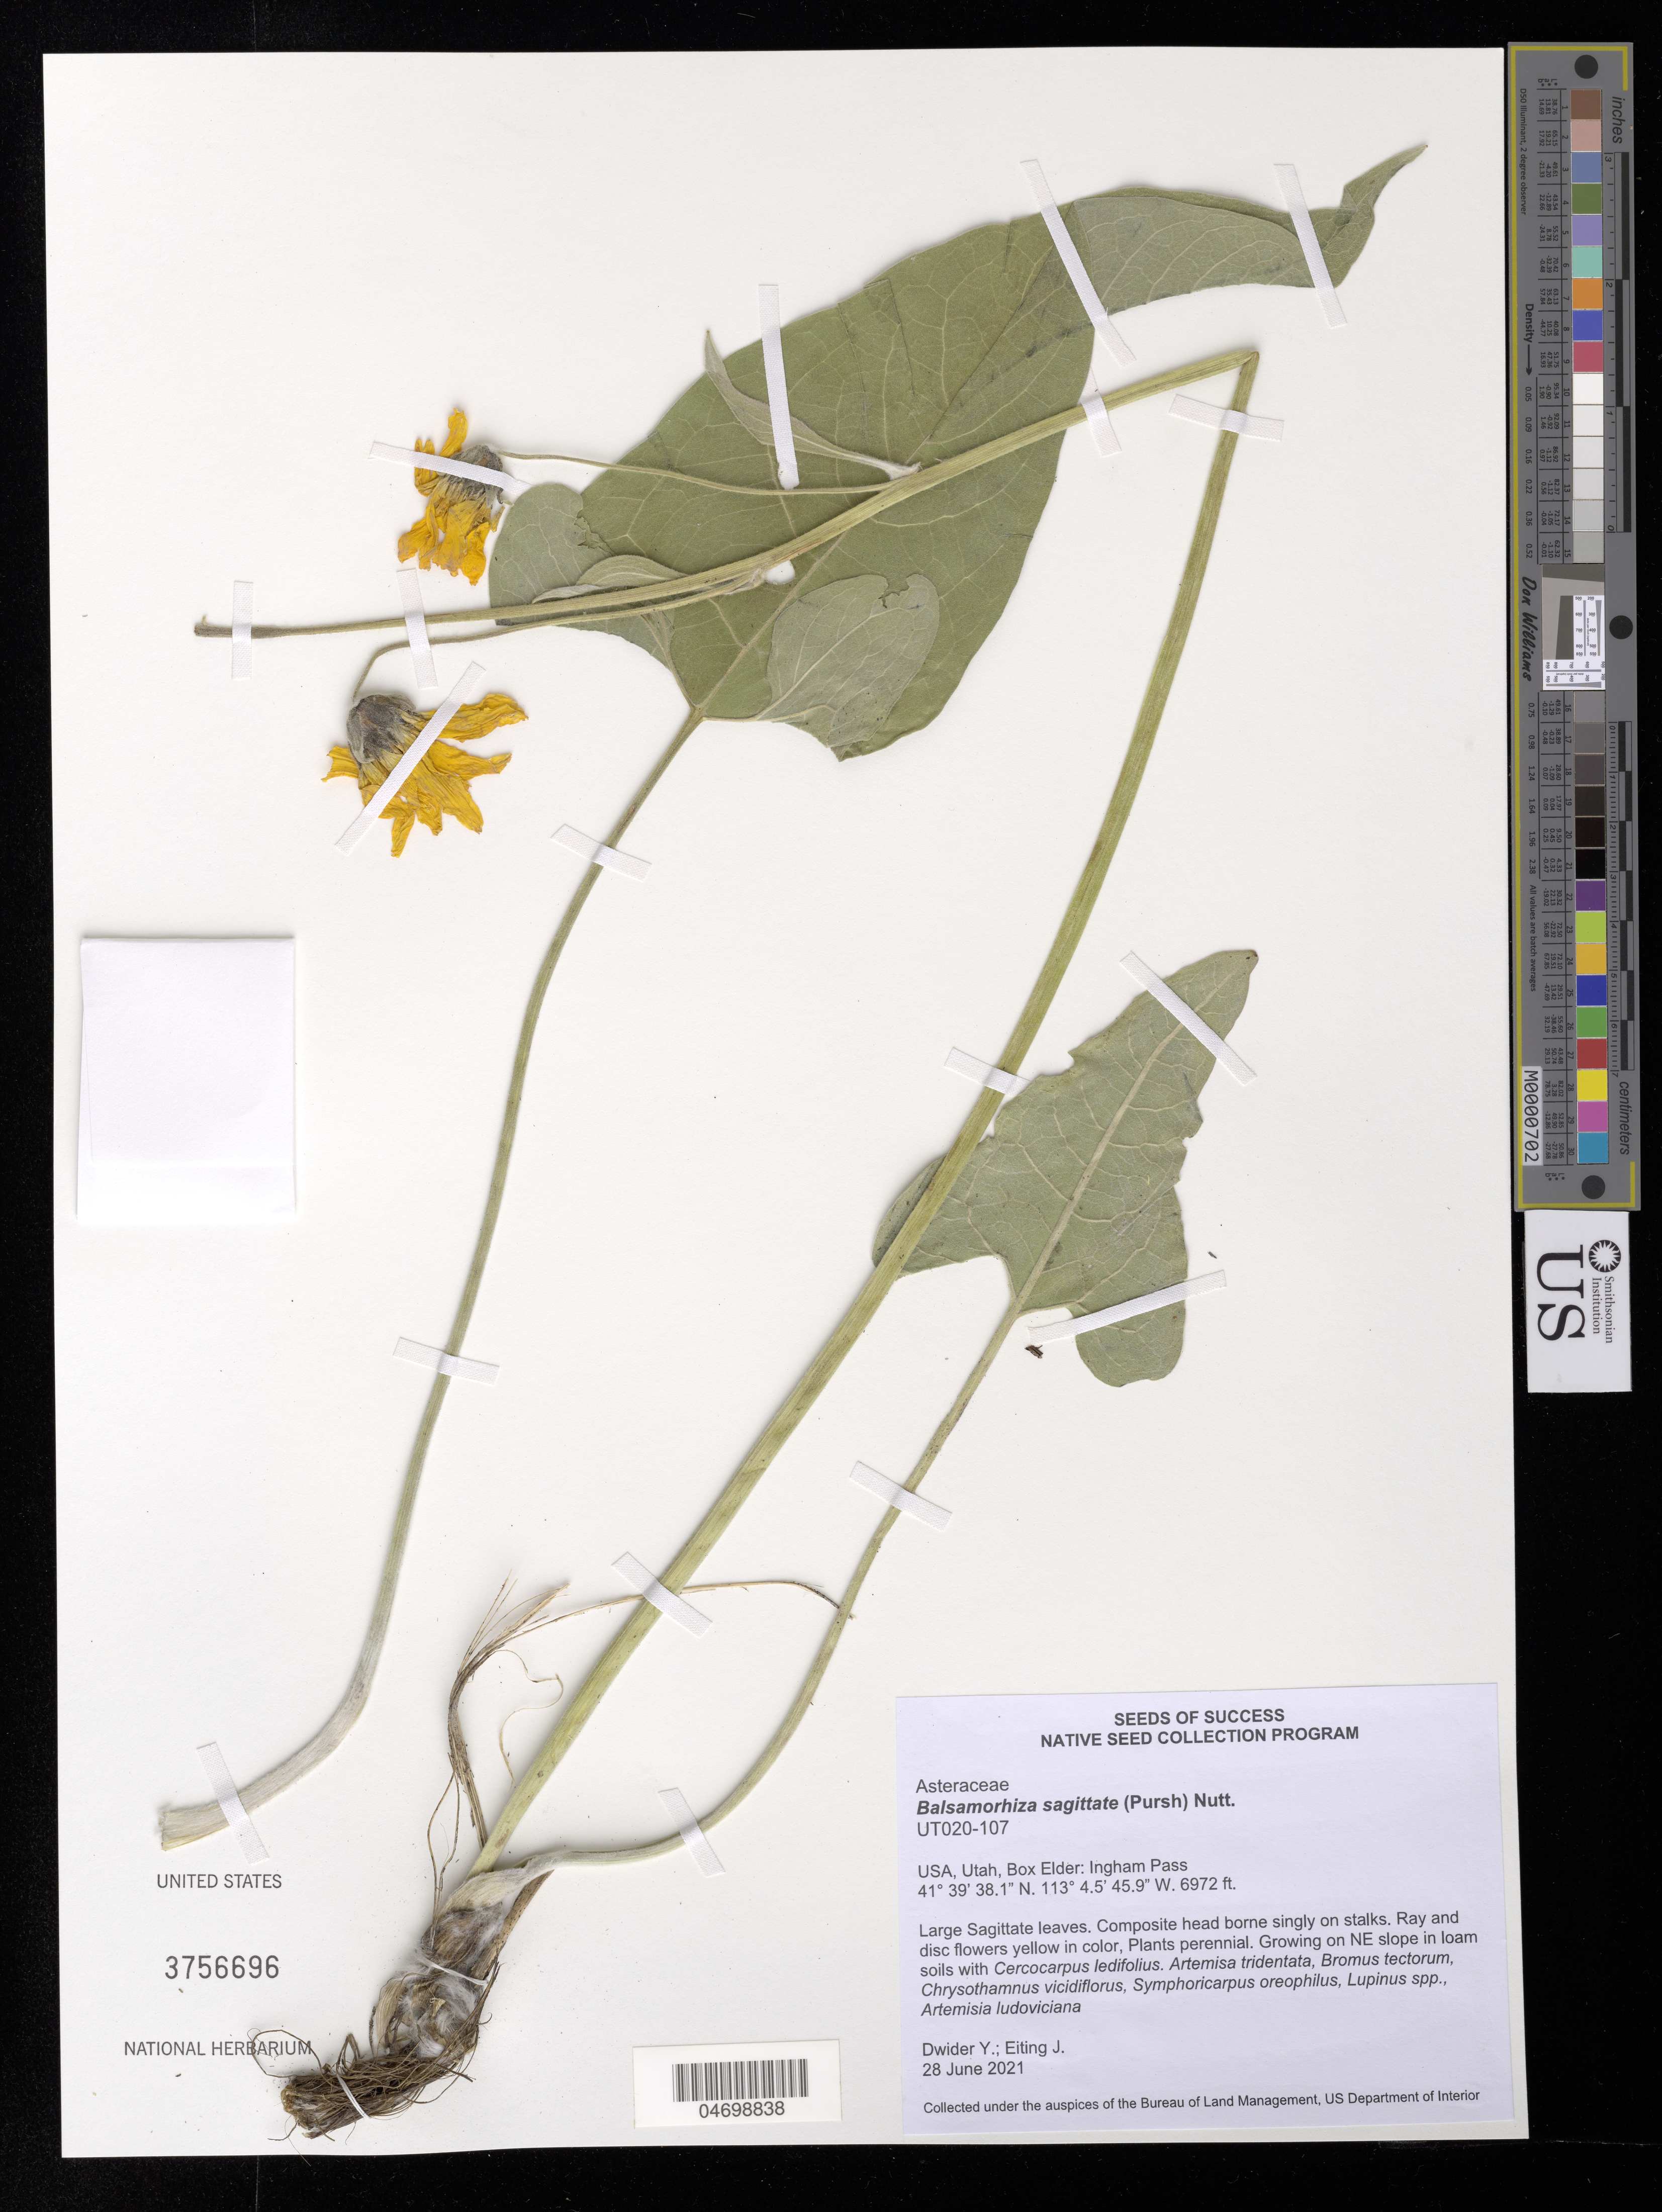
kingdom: Plantae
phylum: Tracheophyta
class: Magnoliopsida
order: Asterales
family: Asteraceae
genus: Balsamorhiza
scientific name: Balsamorhiza sagittata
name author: (Pursh) Nutt.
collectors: Y. Dwider & J. Eiting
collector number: UT020-107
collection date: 2021-06-28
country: United States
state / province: Utah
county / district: Box Elder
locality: Ingham Pass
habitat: Loam soils. With Artemisia tridentata, Bronus tectorum, Lupinus sp.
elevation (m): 2125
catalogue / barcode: US 3756696